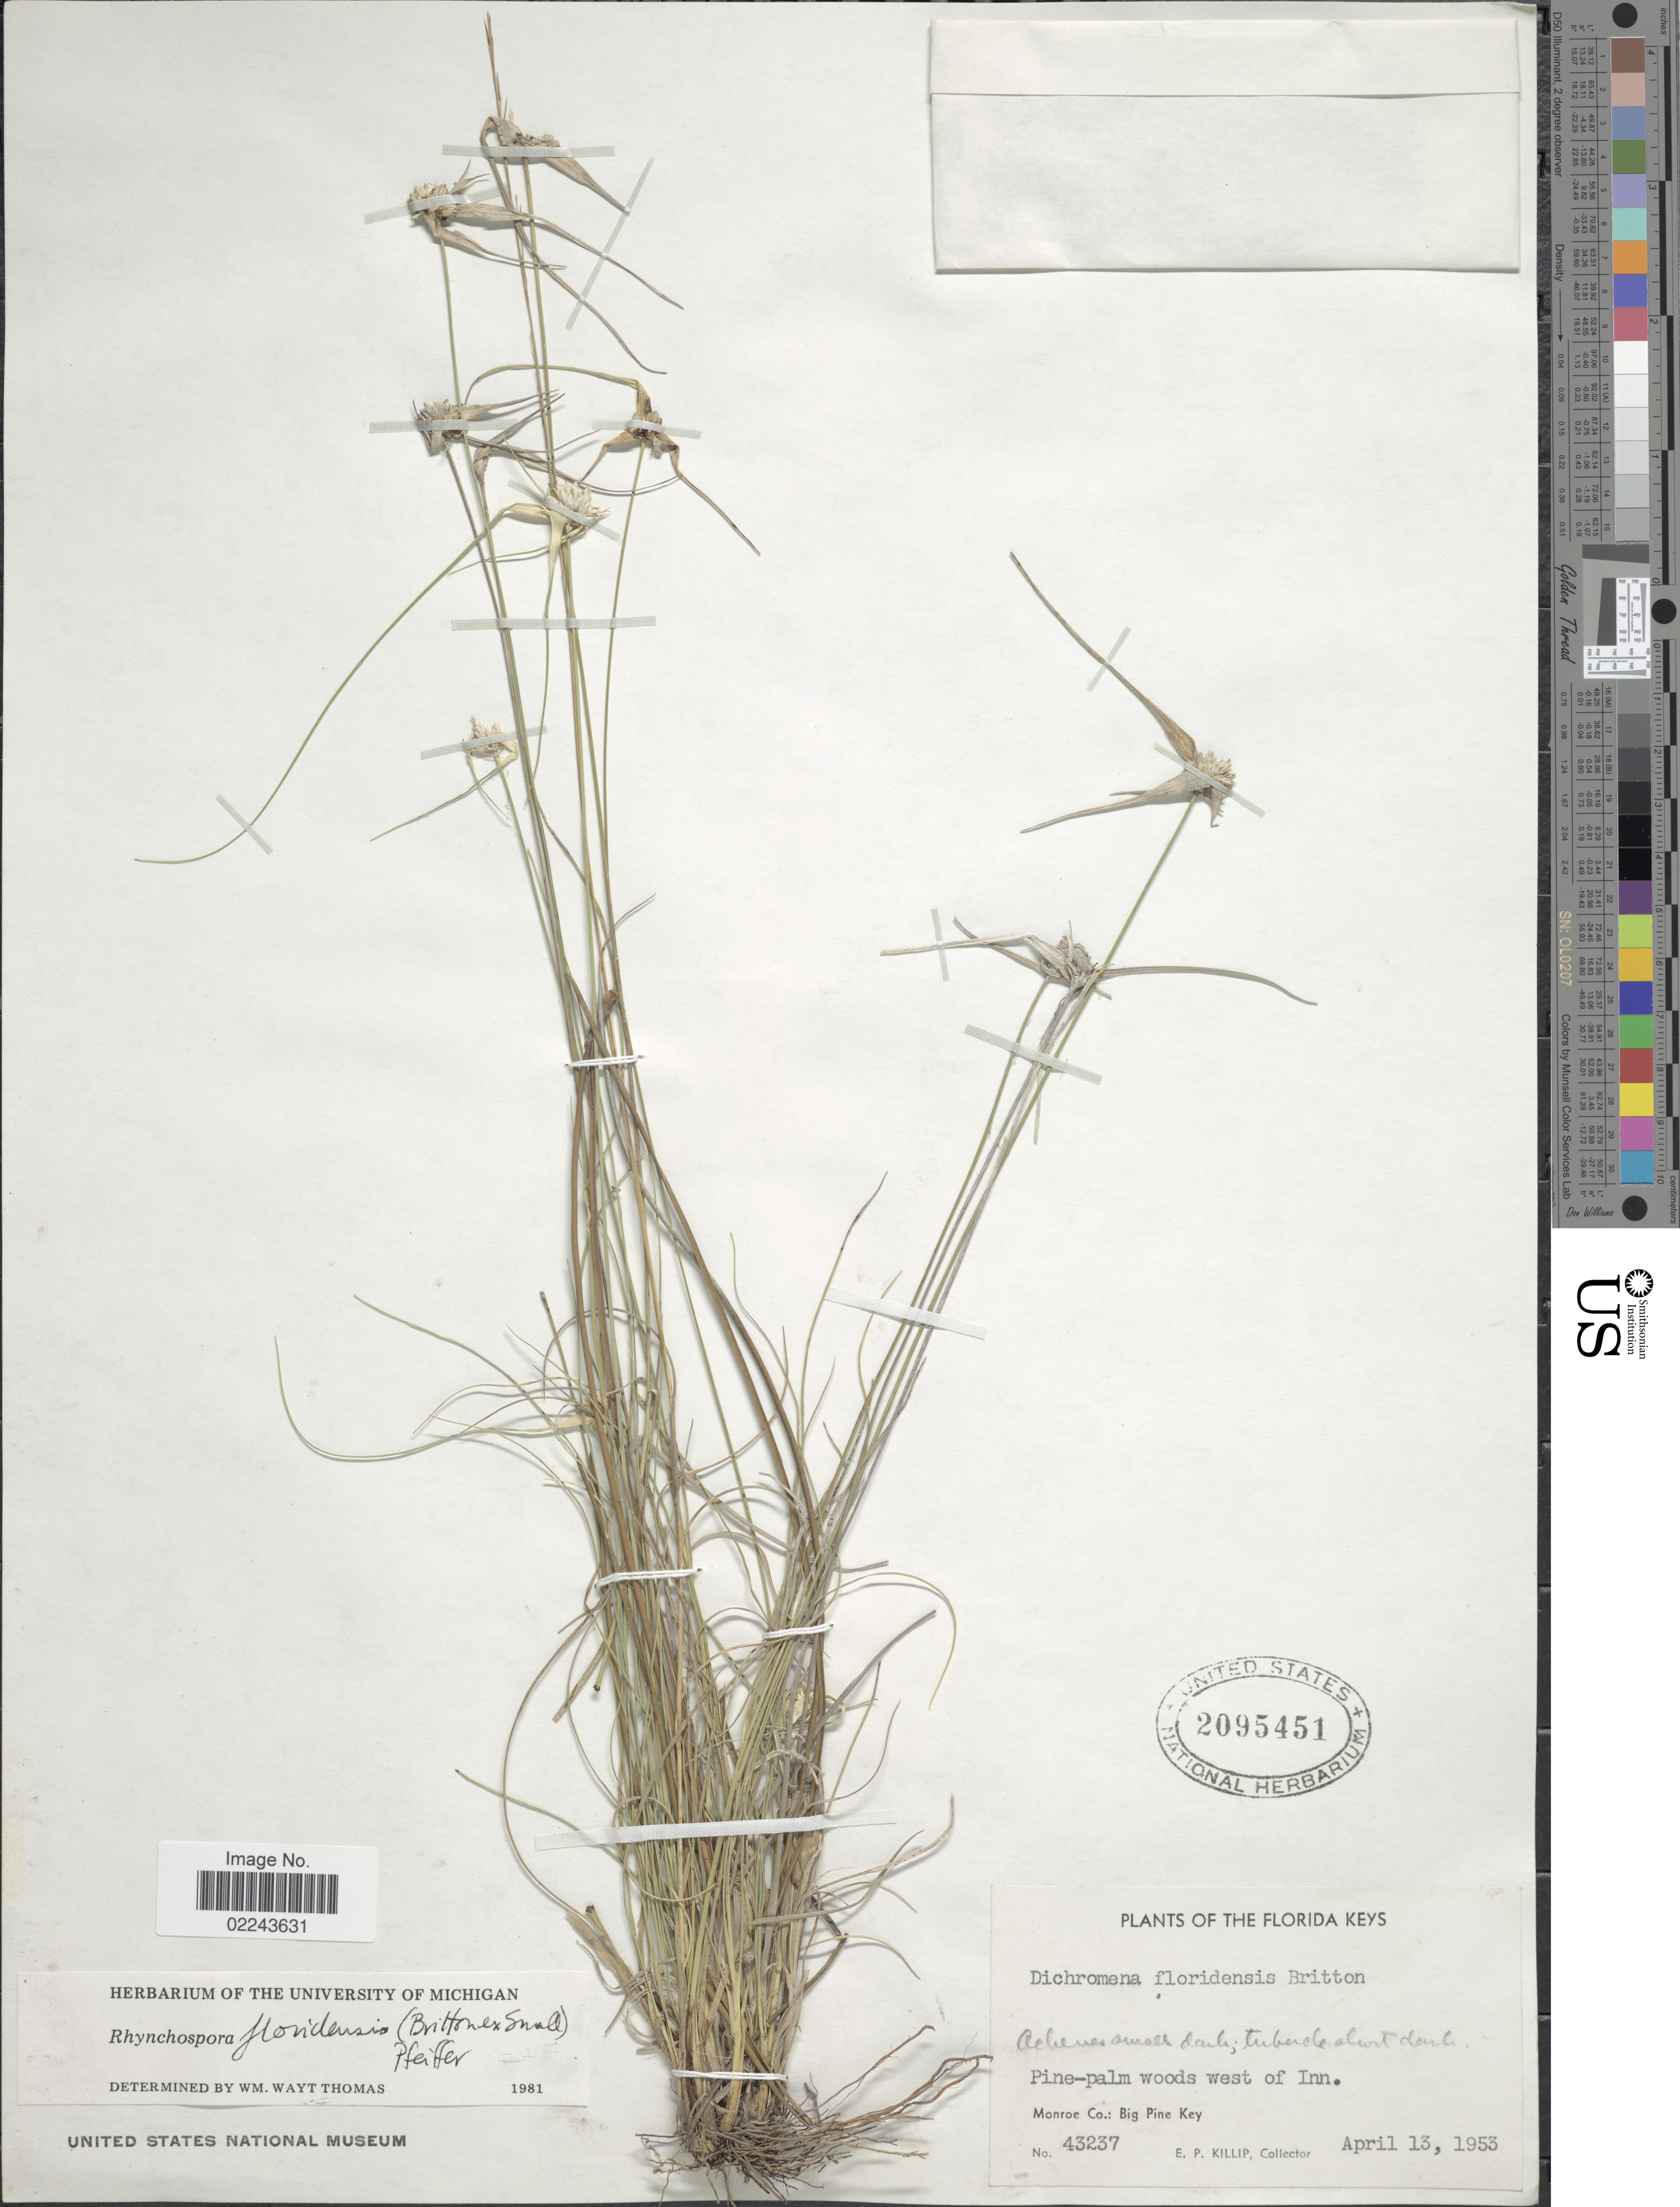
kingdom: Plantae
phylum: Tracheophyta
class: Liliopsida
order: Poales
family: Cyperaceae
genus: Rhynchospora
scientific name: Rhynchospora floridensis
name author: (Britton ex Small) H. Pfeiff.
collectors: E. P. Killip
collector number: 43237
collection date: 1953-04-13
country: United States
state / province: Florida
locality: The Florida Keys, west of Inn, Monroe Co, Big Pine Key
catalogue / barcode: US 2095451